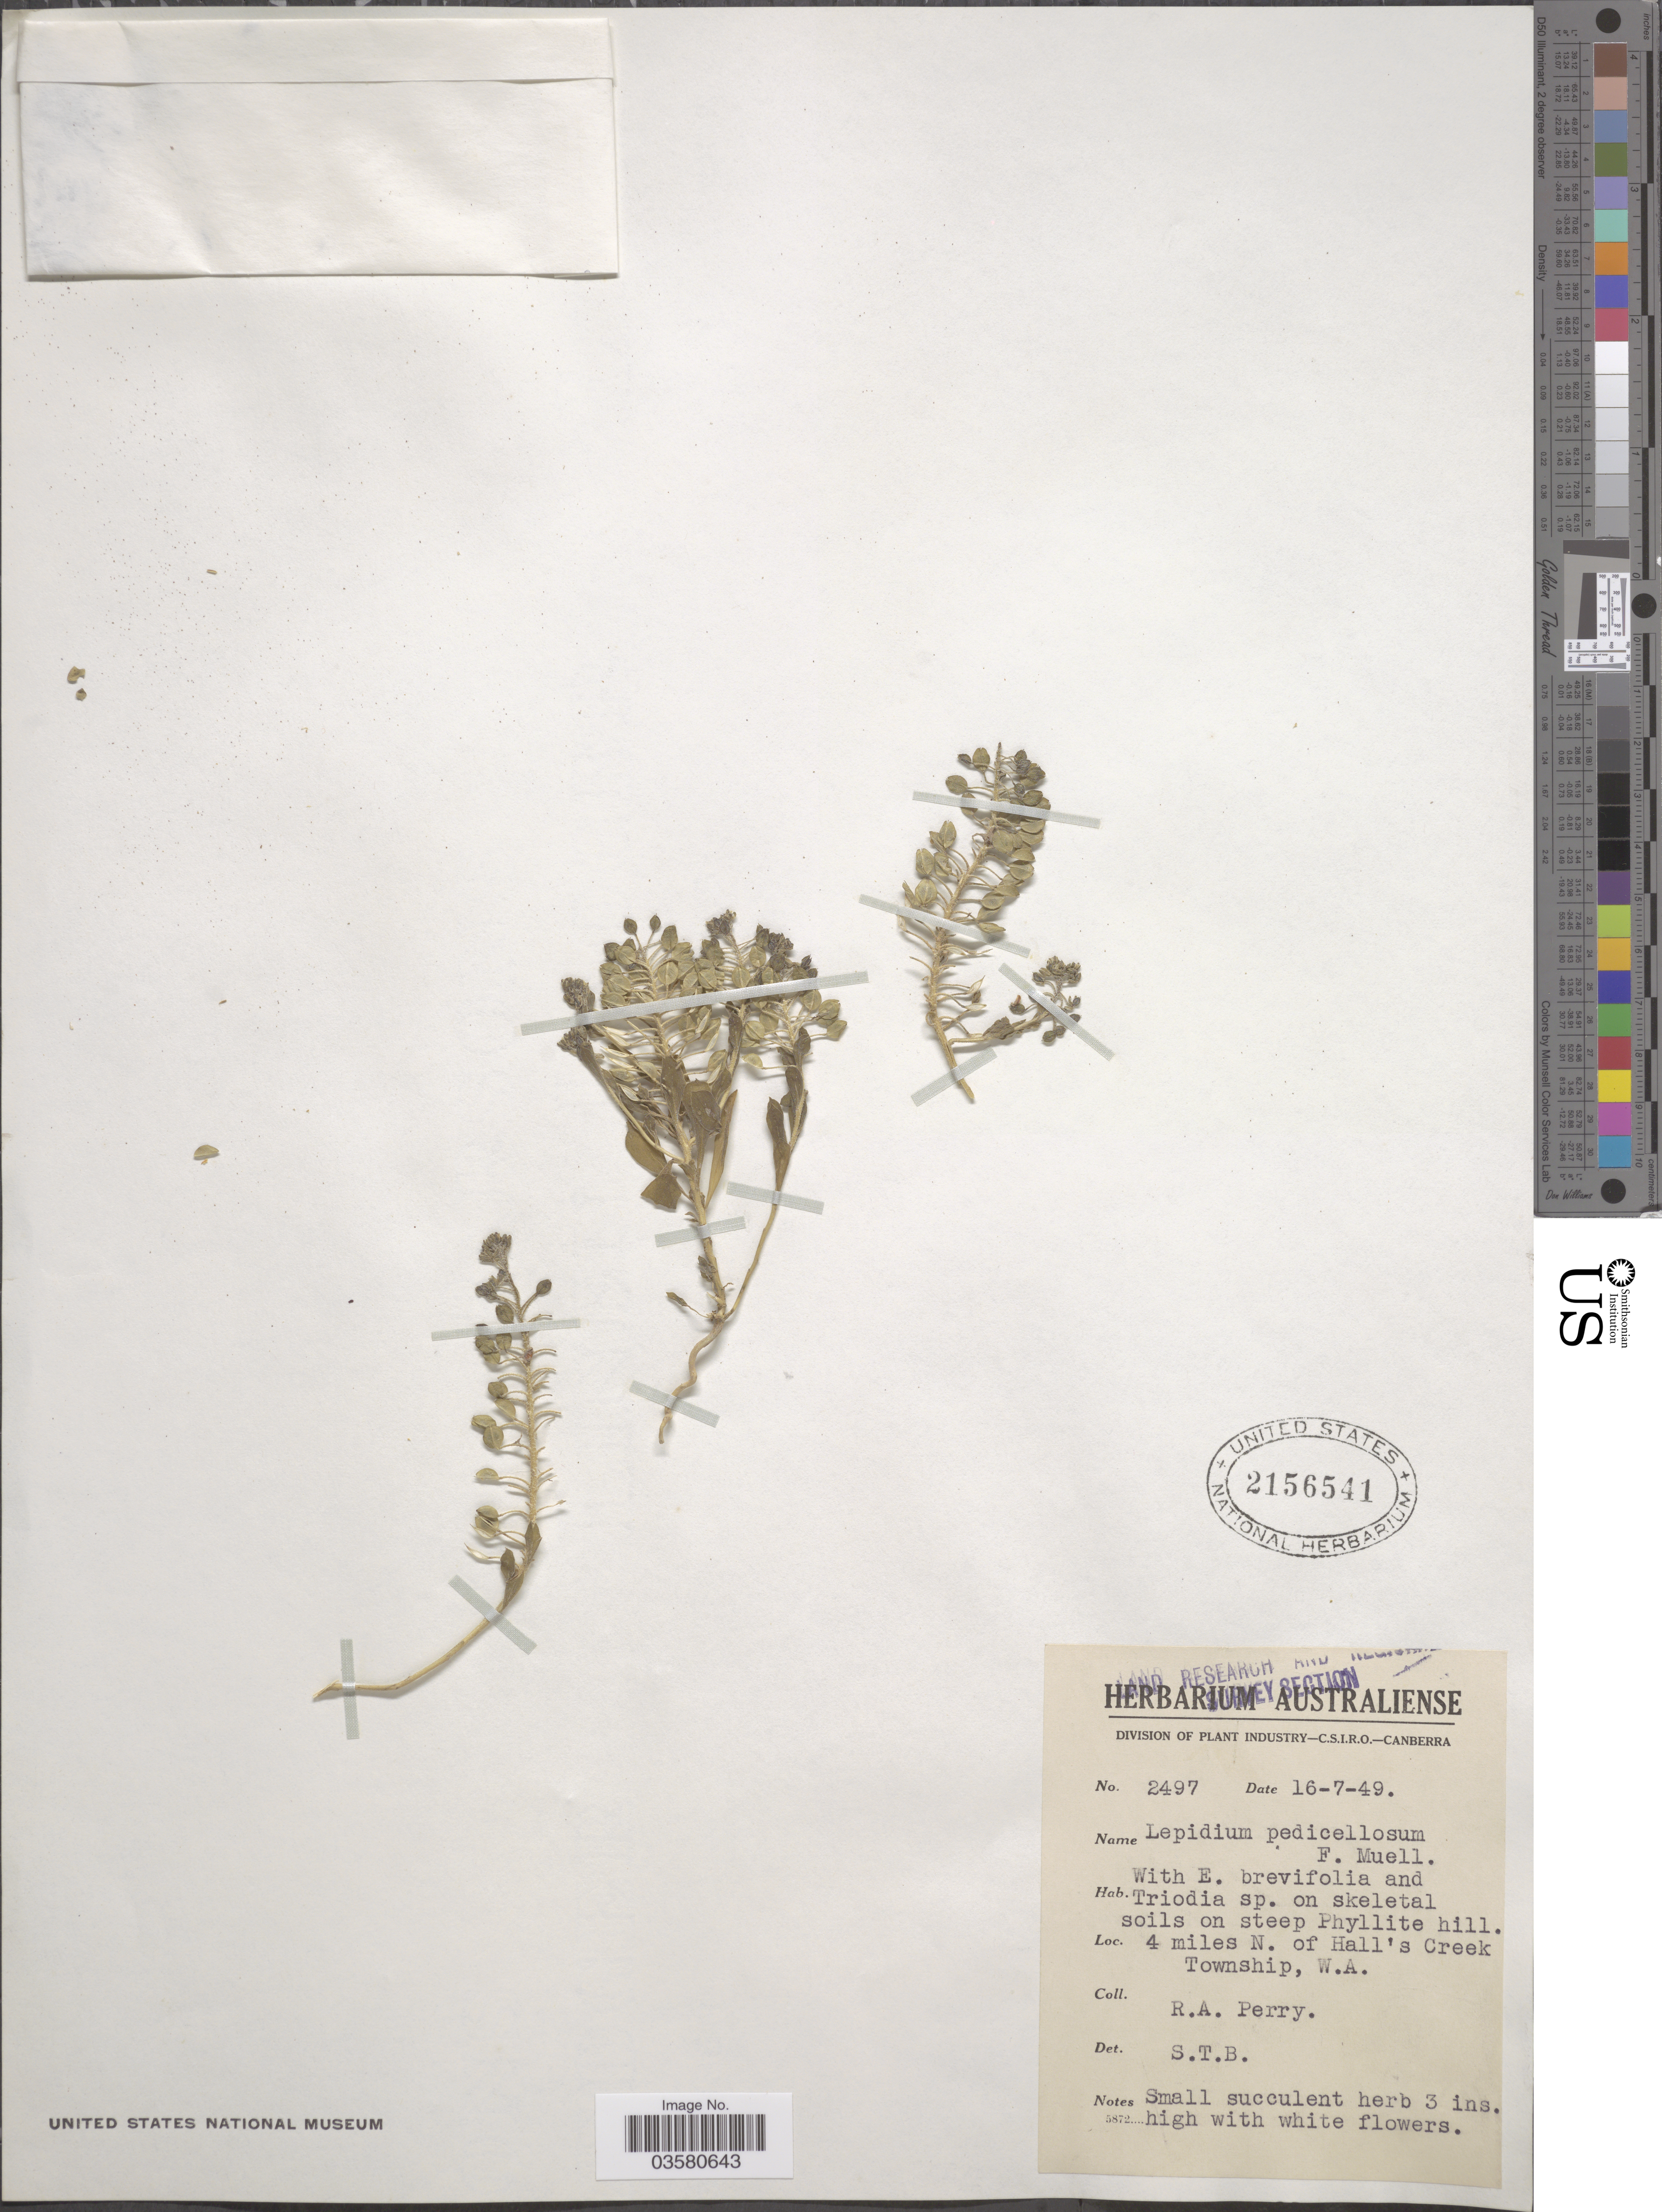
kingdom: Plantae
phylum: Tracheophyta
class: Magnoliopsida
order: Brassicales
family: Brassicaceae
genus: Lepidium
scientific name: Lepidium pholidogynum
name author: Mueller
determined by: Al-Shehbaz, I. A., (MO), Missouri Botanical Garden (UNITED STATES)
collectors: Perry, R. A.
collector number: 2497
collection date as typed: Transcribed d/m/y: 16/7/49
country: Australia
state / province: Western Australia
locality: With E. brevifolia and Triodia sp. on skeletal soils on steep Phyllite hill. 4 miles N. of Hall's Creek Township.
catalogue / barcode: US 2156541